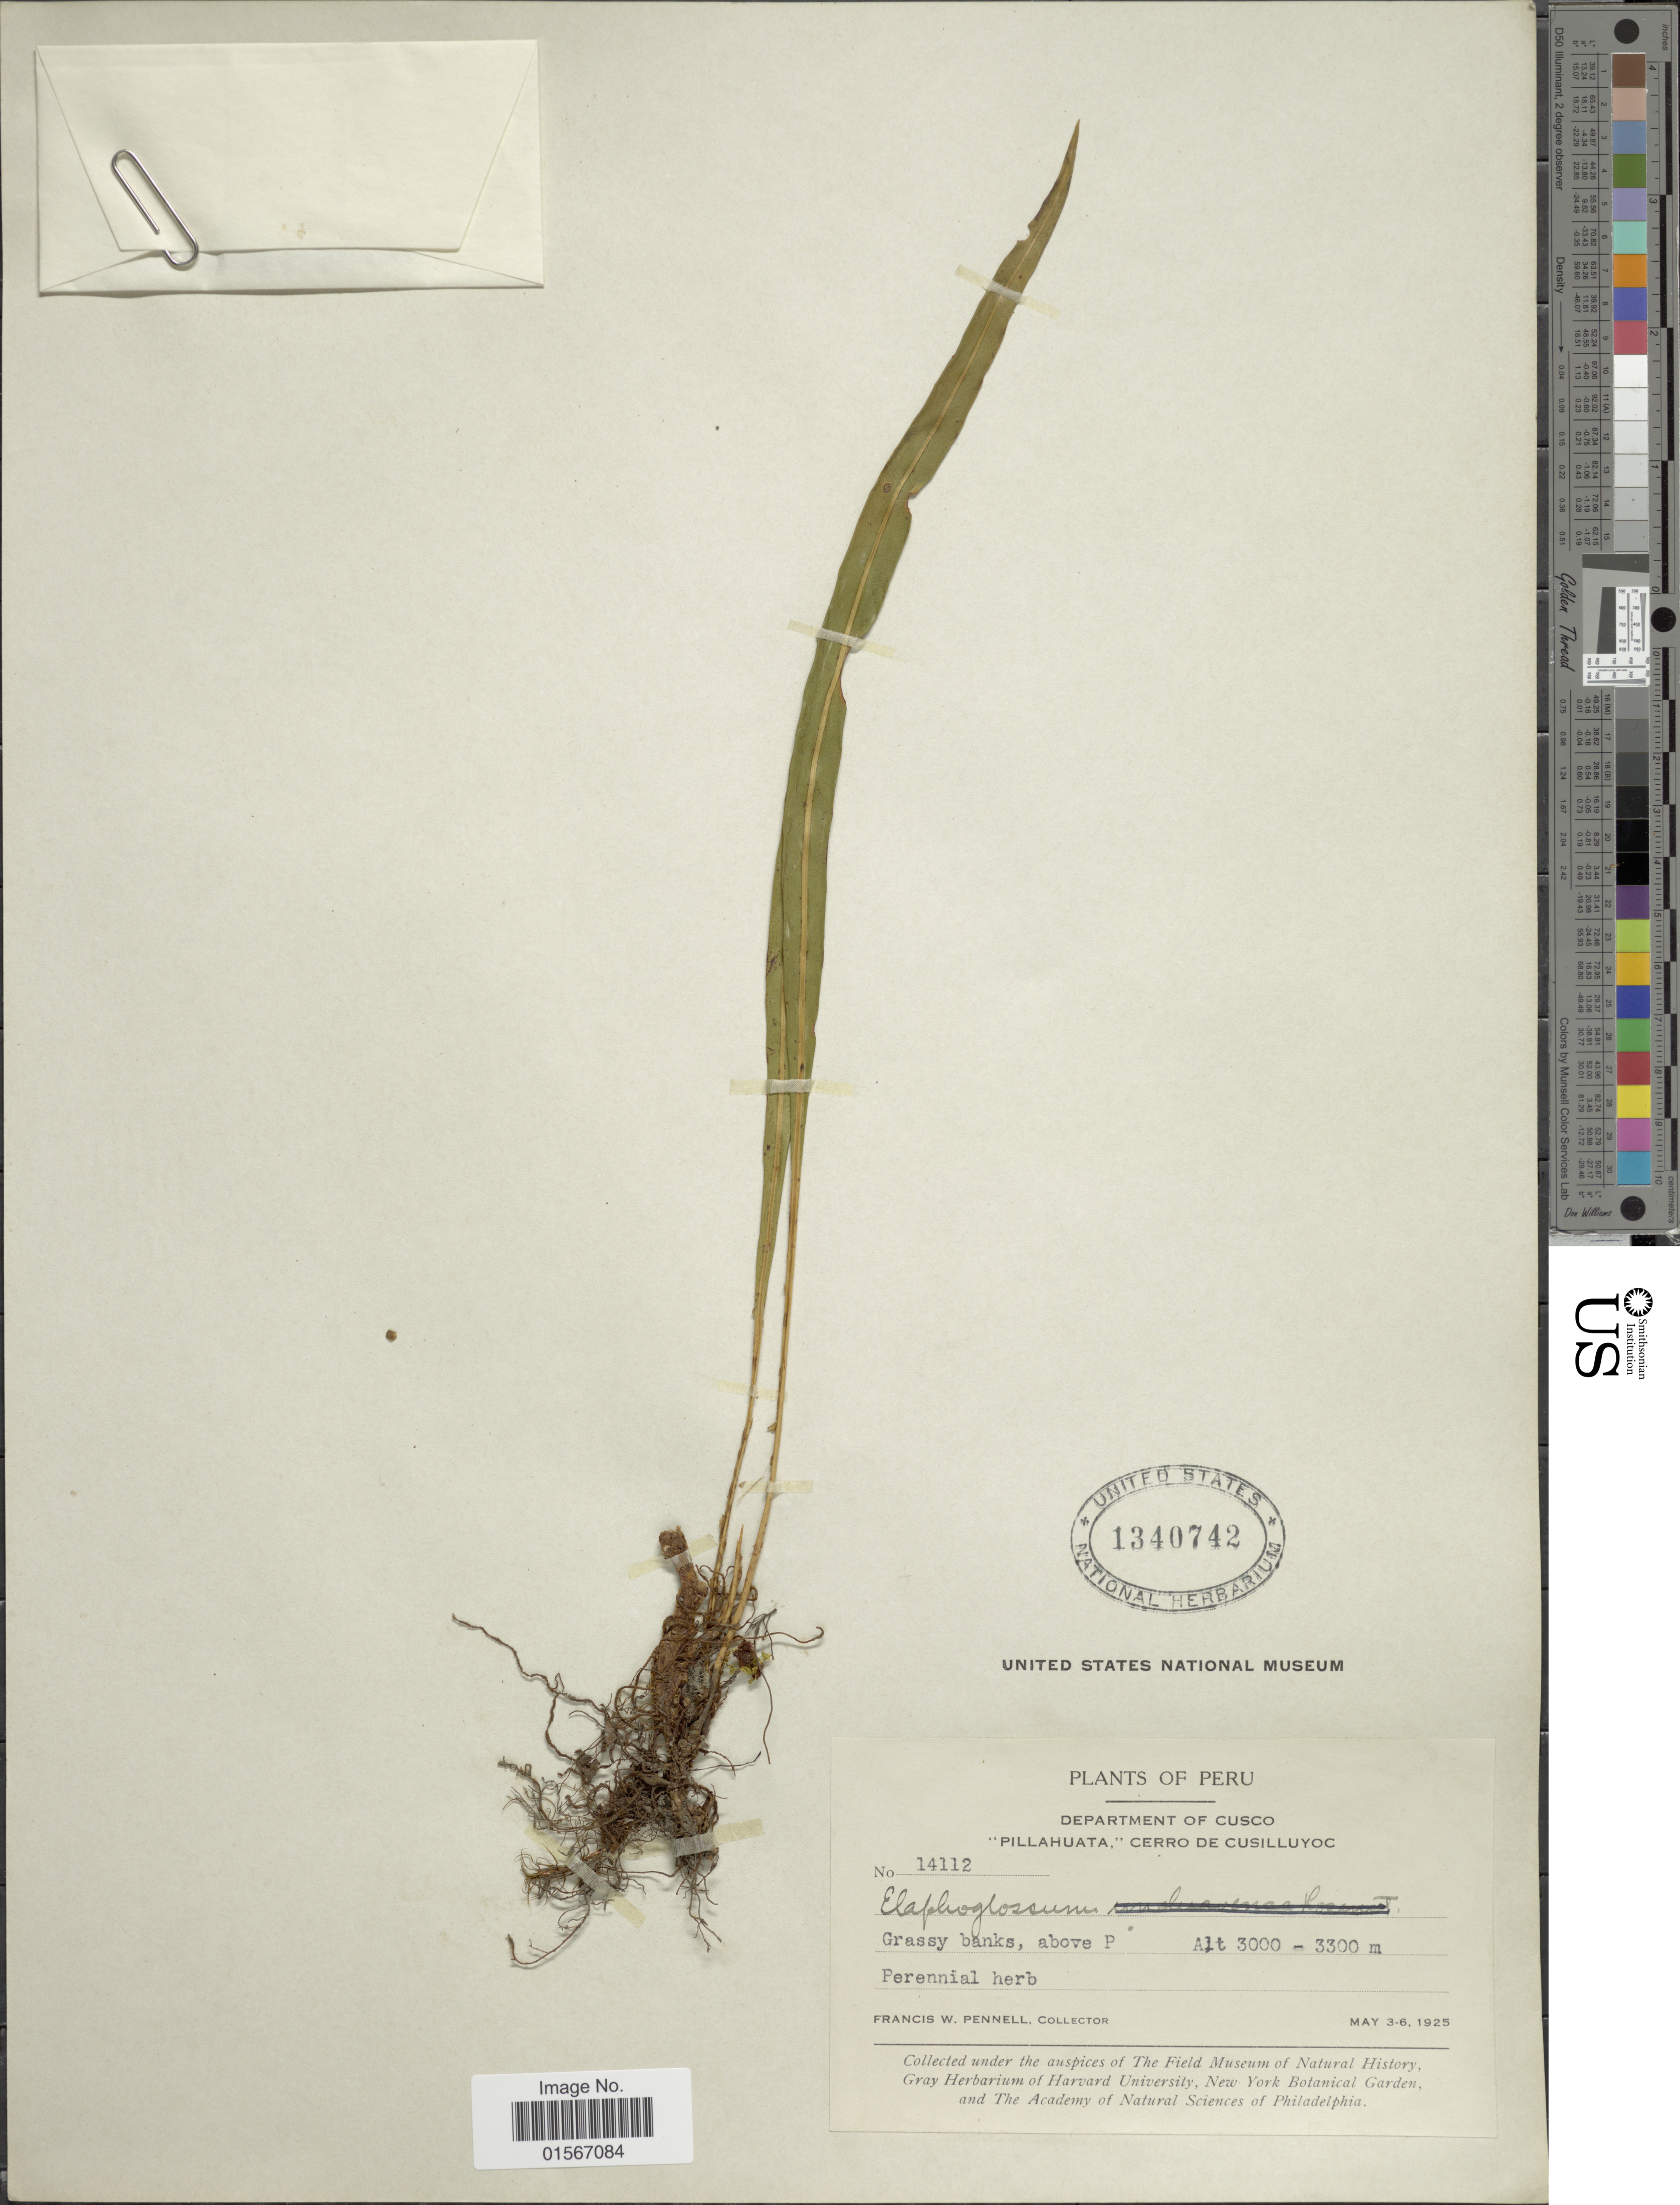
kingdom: Plantae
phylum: Tracheophyta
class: Polypodiopsida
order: Polypodiales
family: Dryopteridaceae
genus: Elaphoglossum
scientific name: Elaphoglossum minutum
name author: (Pohl ex Fée) T. Moore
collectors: F. W. Pennell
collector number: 14112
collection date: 1925-05-03/1925-05-06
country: Peru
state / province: Cusco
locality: Department of Cusco 'Pillahuata', Cerro de Cusilluyoc, Grassy banks, above P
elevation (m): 3000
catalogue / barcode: US 1340742